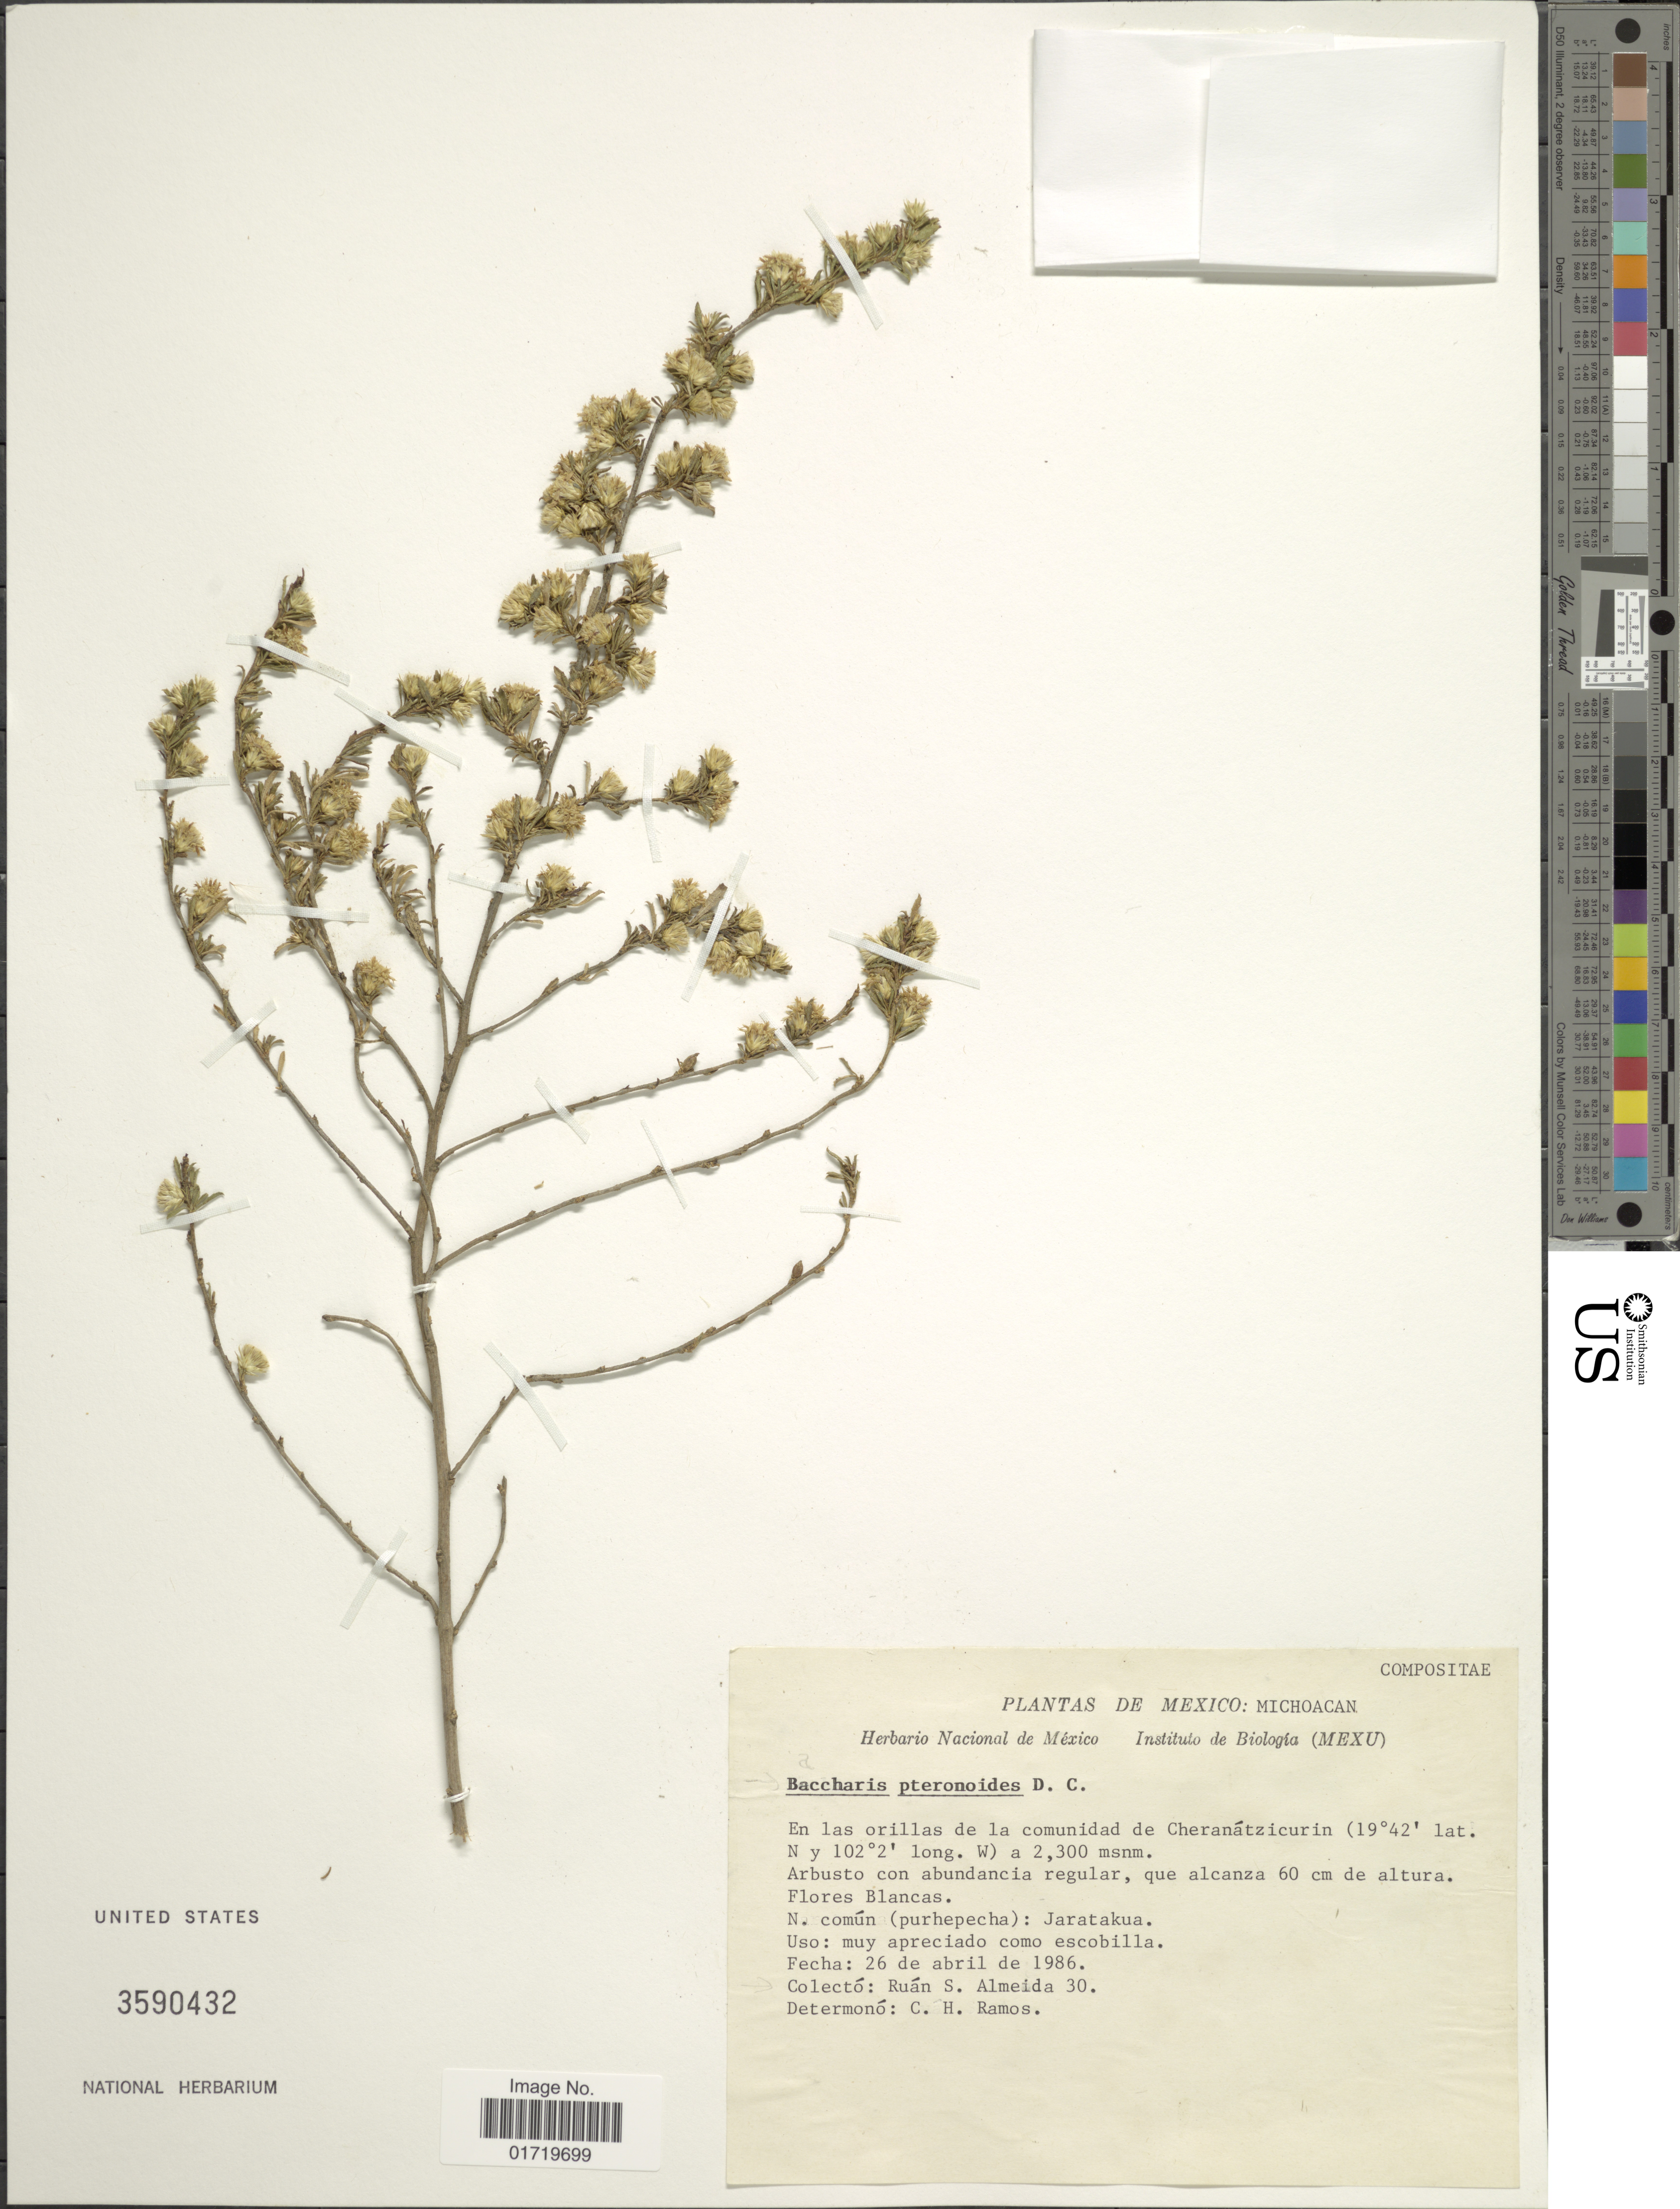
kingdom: Plantae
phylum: Tracheophyta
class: Magnoliopsida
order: Asterales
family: Asteraceae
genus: Baccharis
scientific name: Baccharis pteronioides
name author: DC.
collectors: R. Almeida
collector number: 30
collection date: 1986-04-26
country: Mexico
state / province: Michoacán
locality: En las orillas de la comunidad de Cheranatzicurin,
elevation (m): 2300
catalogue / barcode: US 3590432